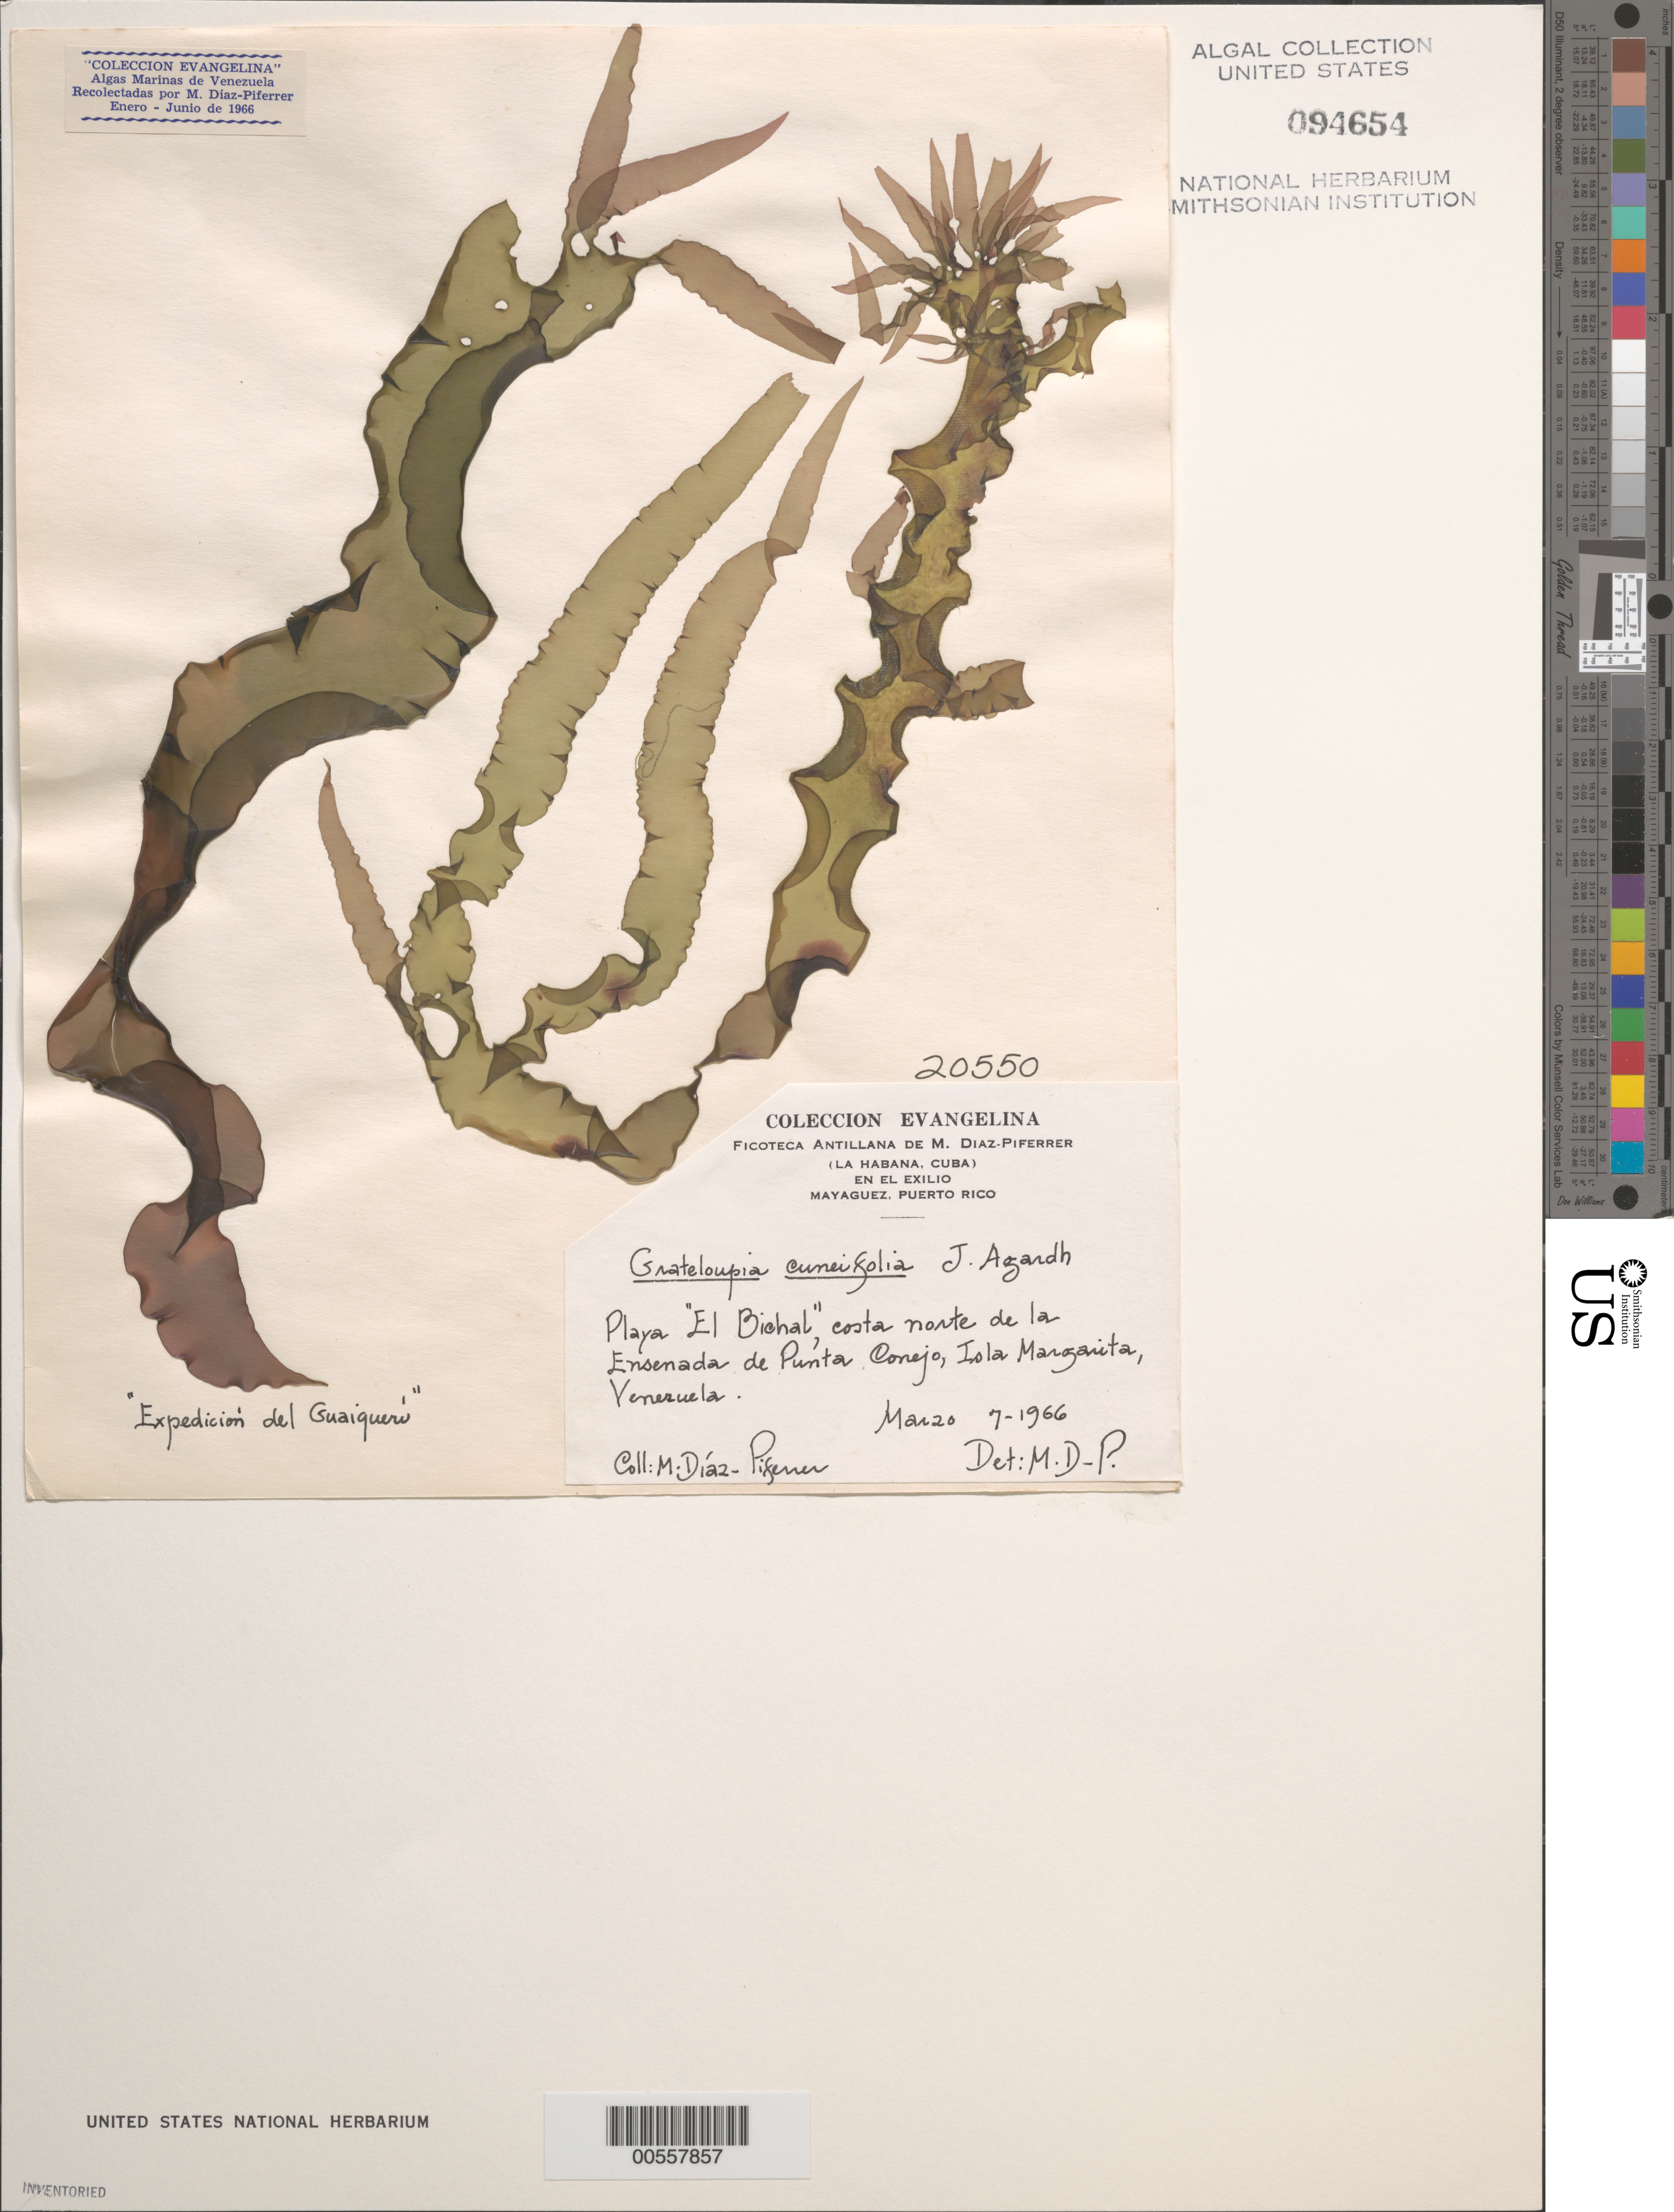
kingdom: Plantae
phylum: Rhodophyta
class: Florideophyceae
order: Halymeniales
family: Halymeniaceae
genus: Grateloupia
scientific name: Grateloupia cuneifolia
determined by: Diaz-Piferrer, M.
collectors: M. Diaz-Piferrer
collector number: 20550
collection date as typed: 07 Mar 1966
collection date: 1966-03-07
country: Venezuela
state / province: Nueva Esparta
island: Margarita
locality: Ensenada de Punta de Conejo, Playa El Bichal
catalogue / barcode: US 94654